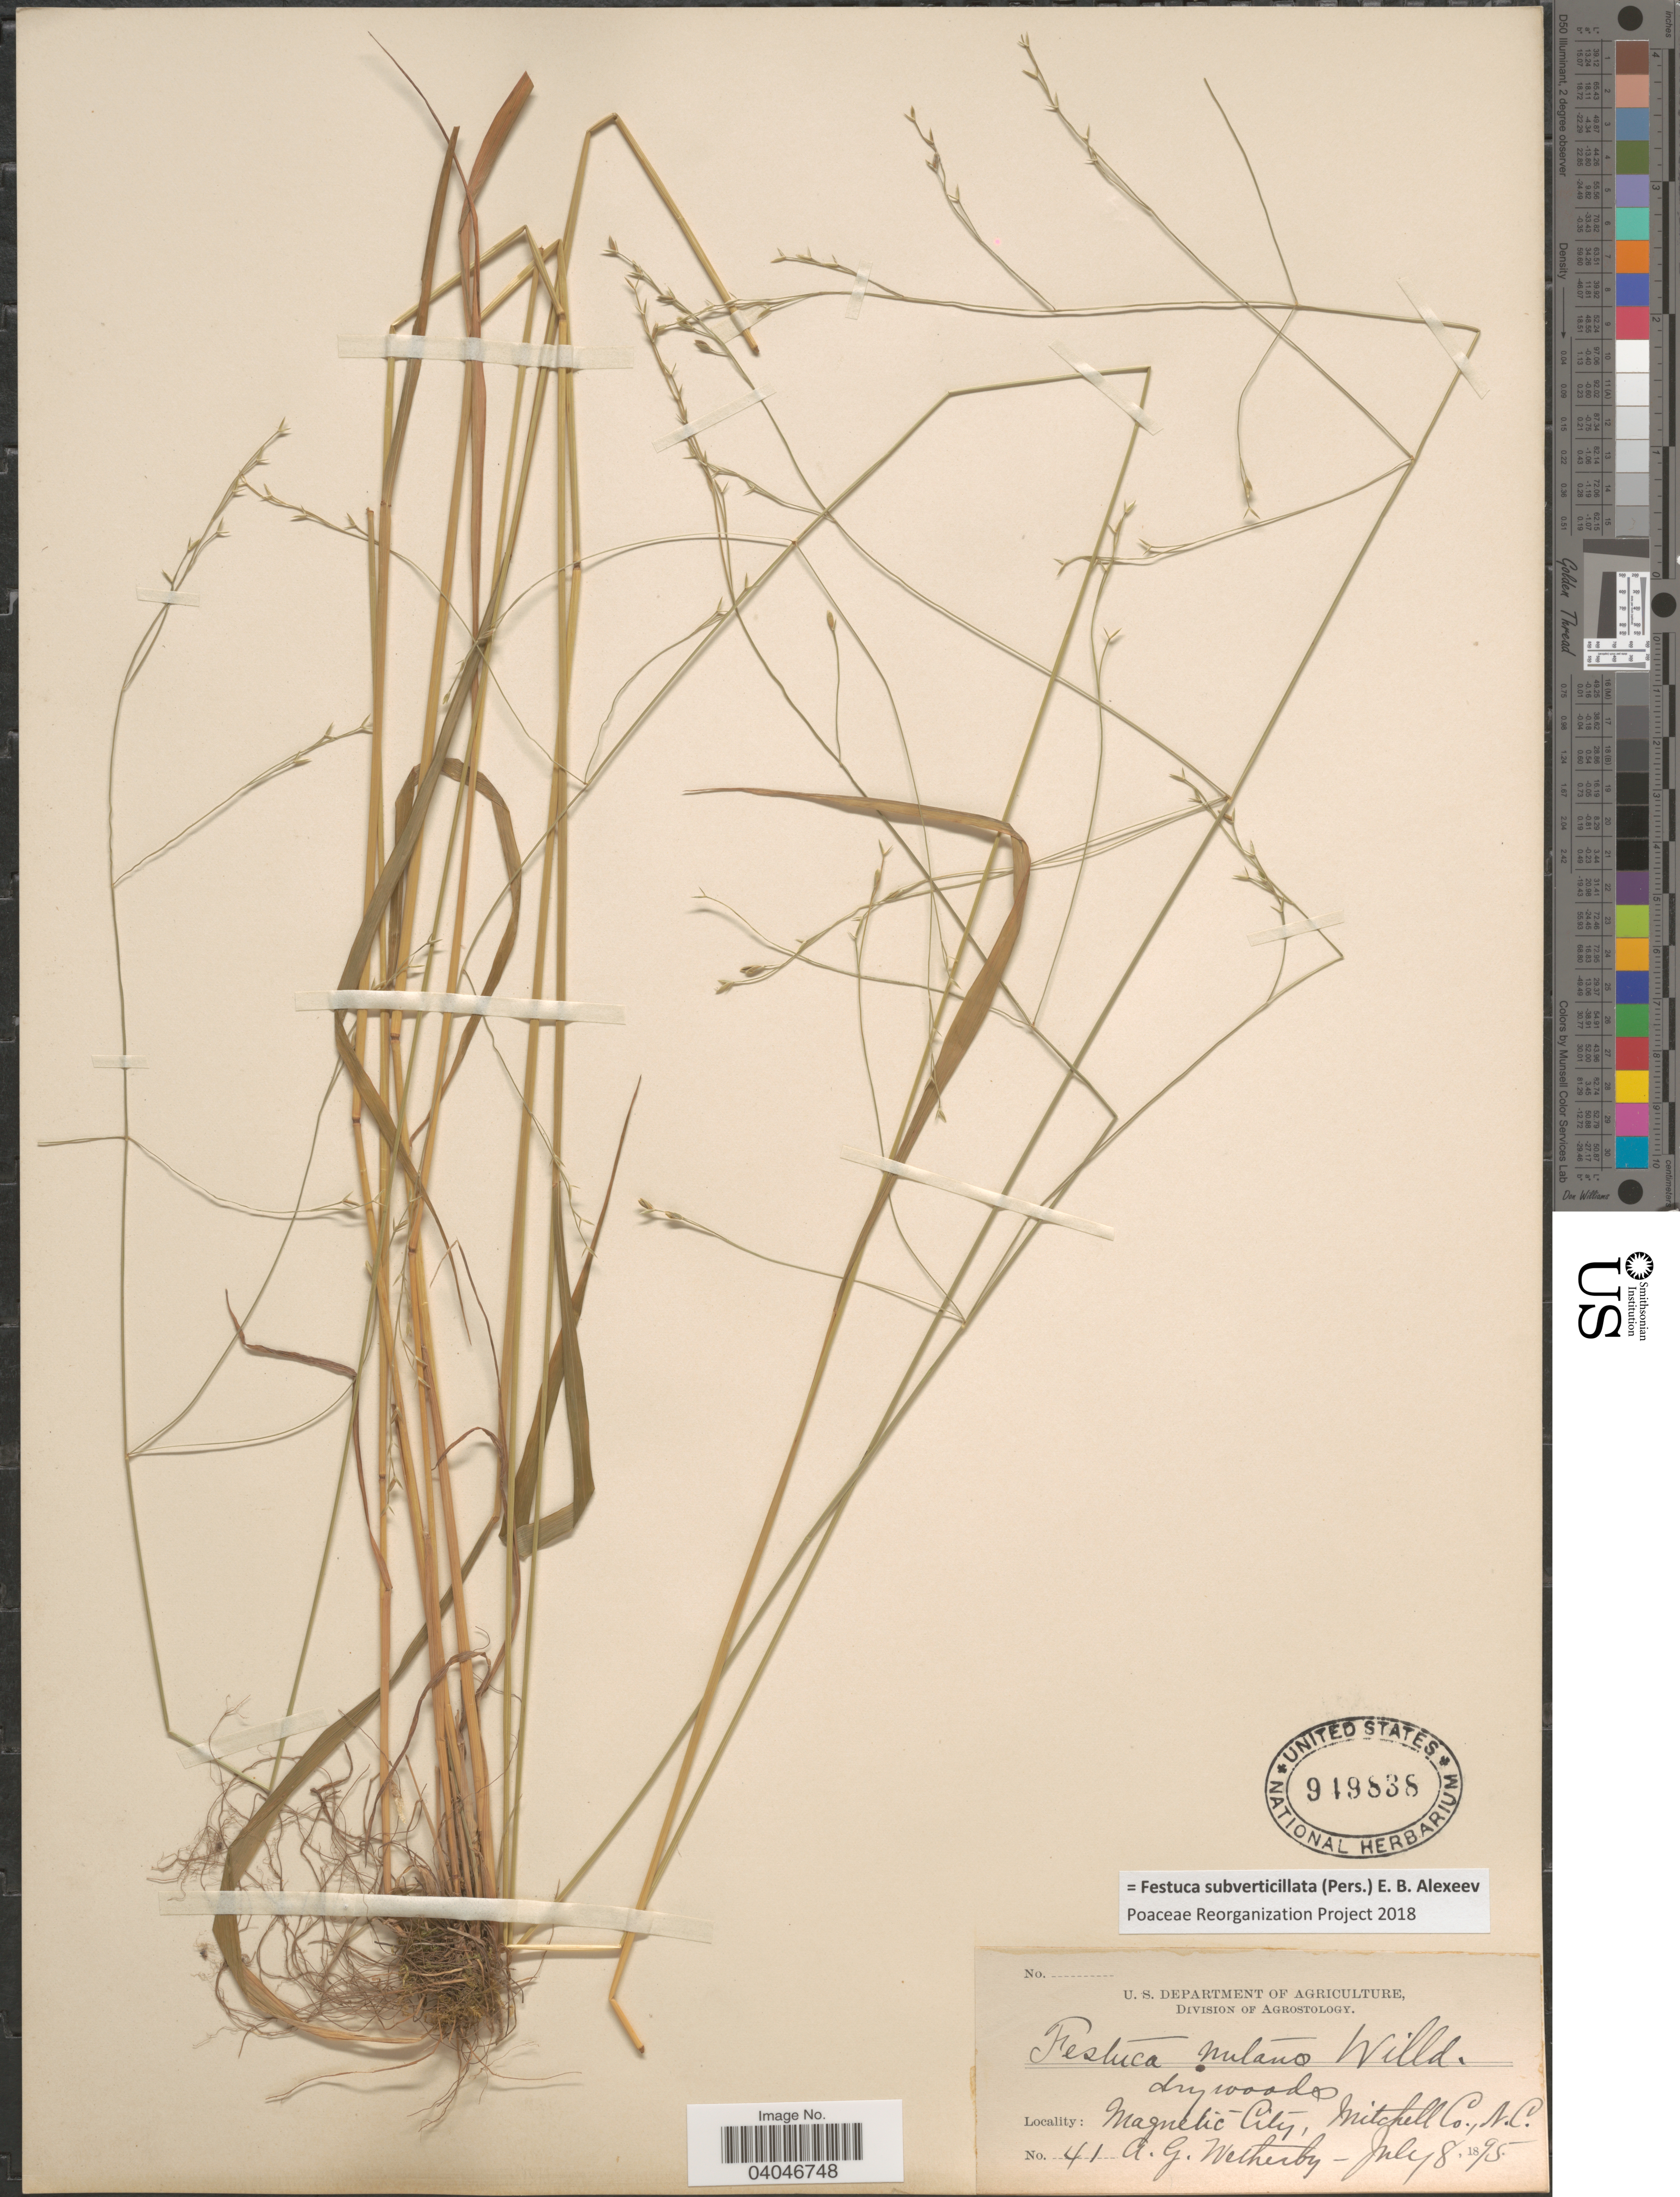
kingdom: Plantae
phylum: Tracheophyta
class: Liliopsida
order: Poales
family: Poaceae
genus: Festuca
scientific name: Festuca subverticillata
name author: (Pers.) E.B. Alexeev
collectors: A. Wetherby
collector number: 41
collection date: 1895-07-08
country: United States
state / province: North Carolina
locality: Magnetic City, Mitchell Co.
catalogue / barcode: US 949838